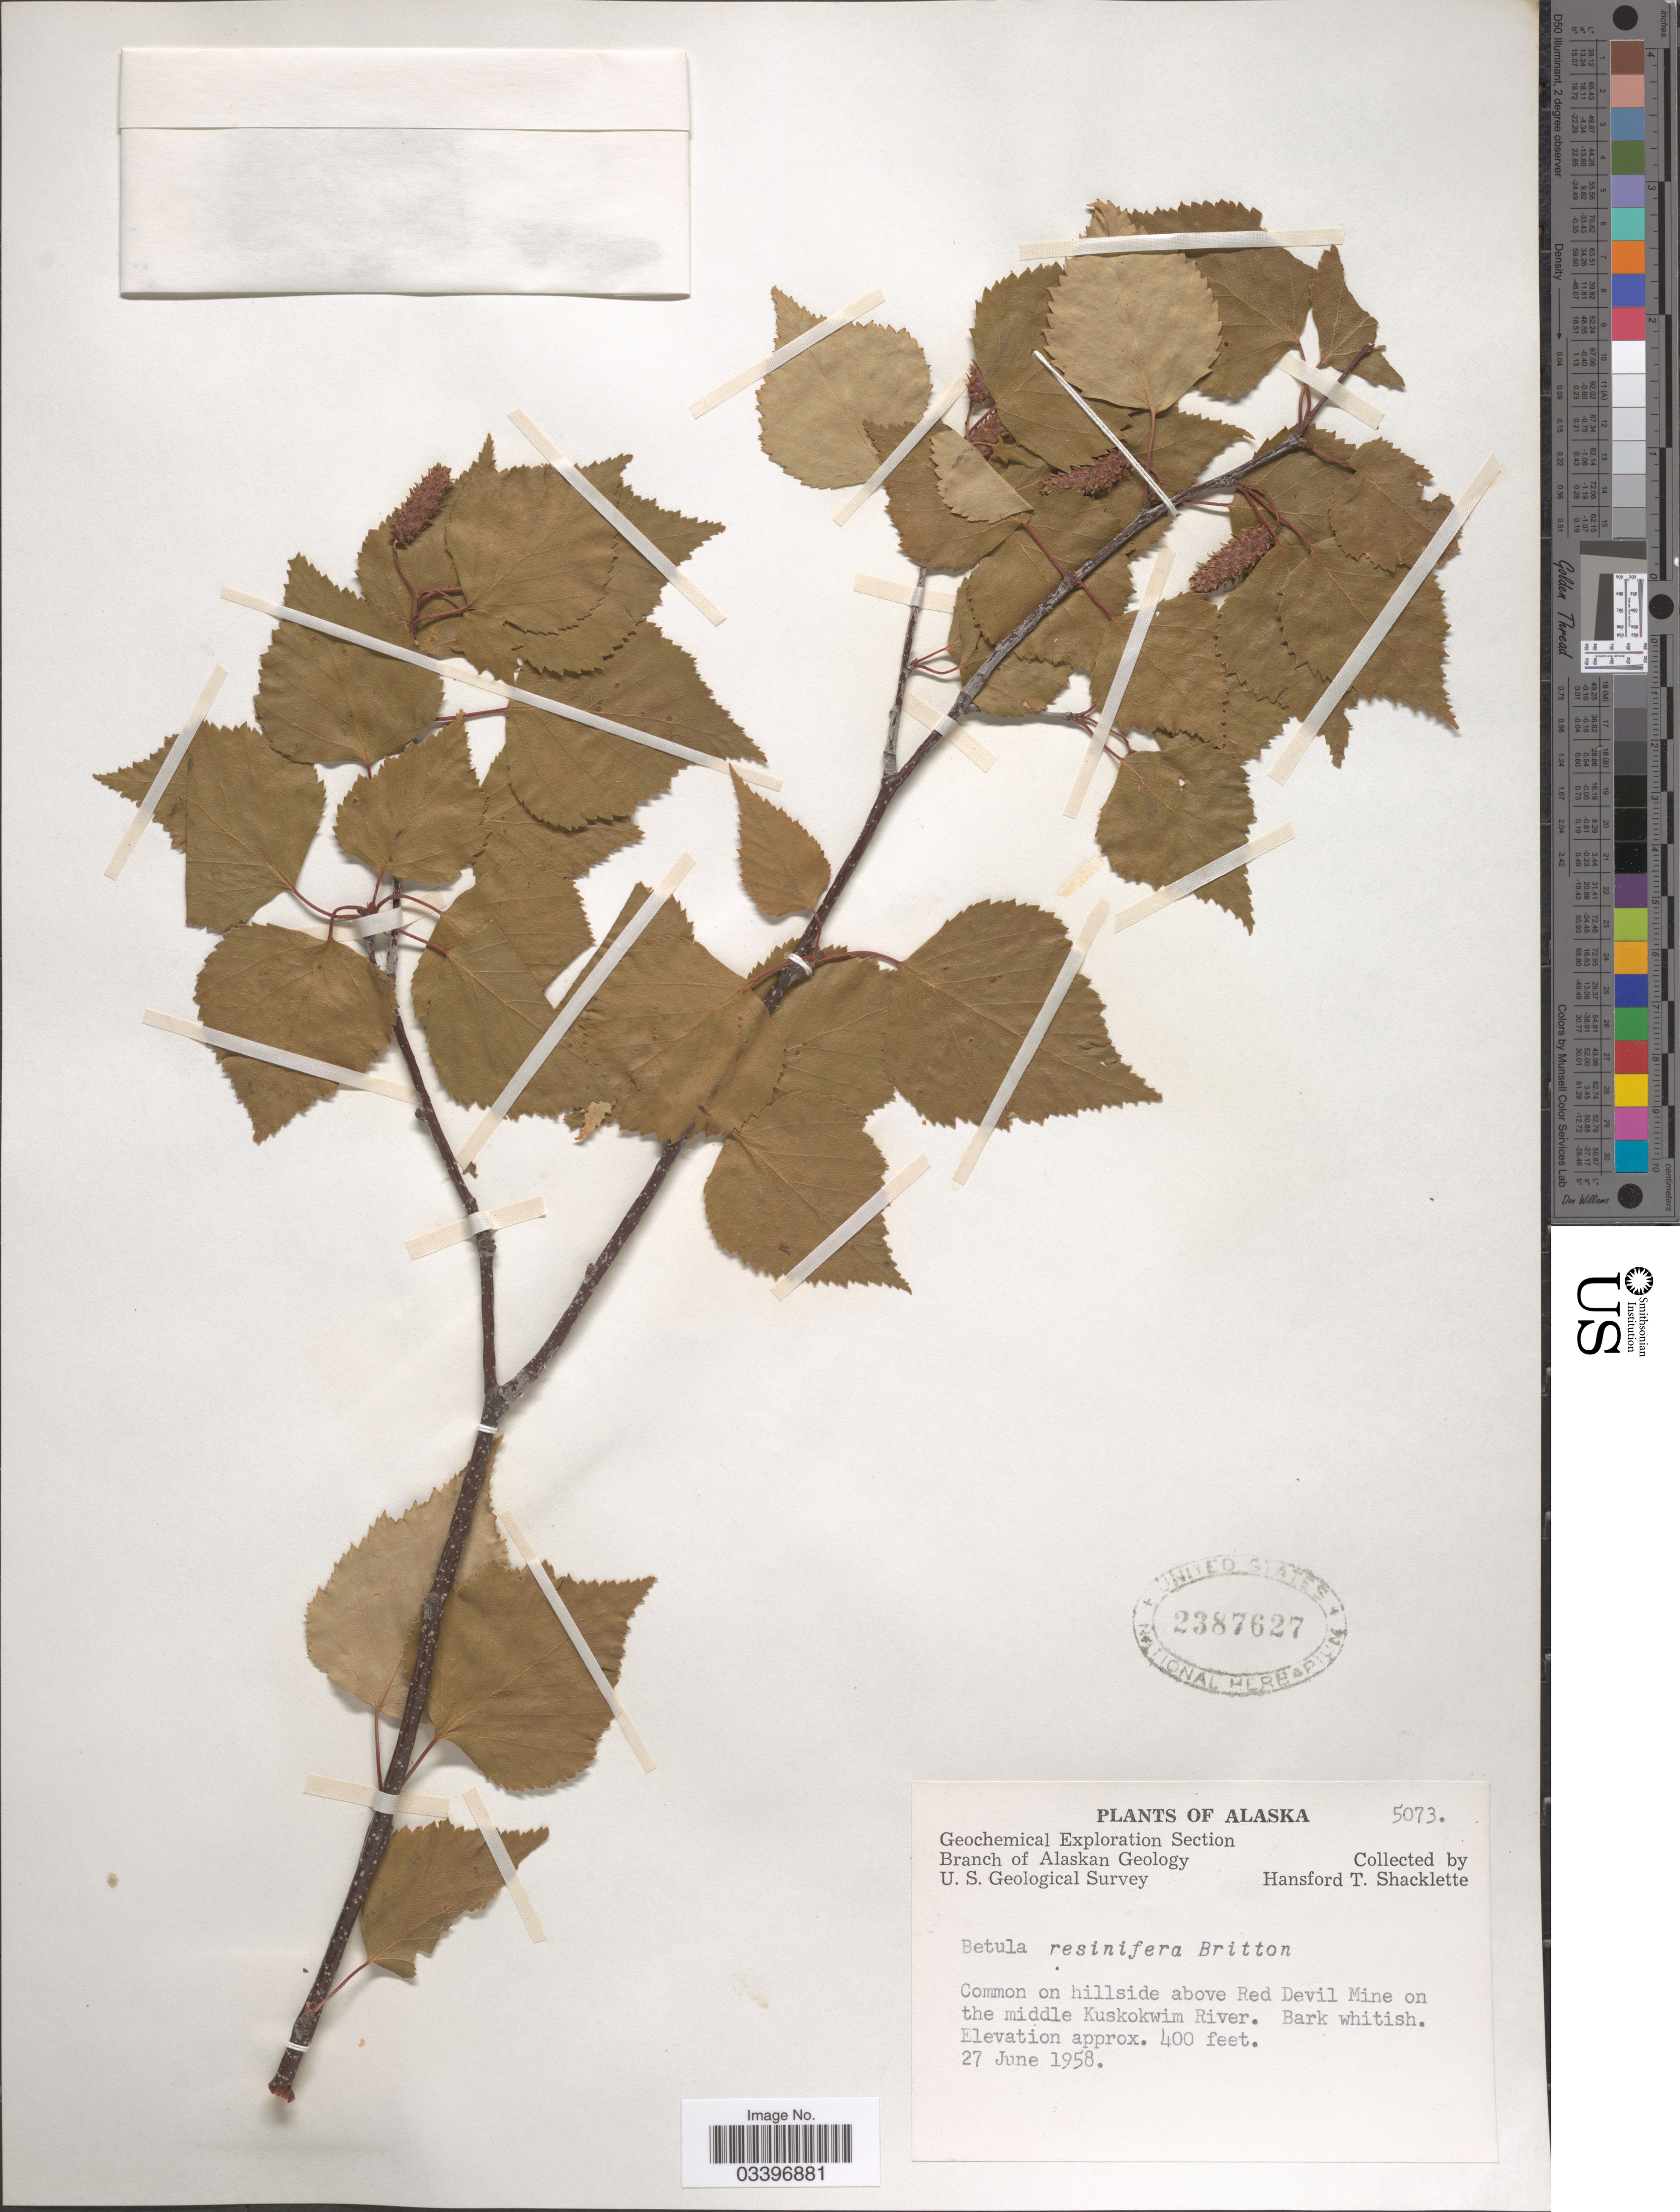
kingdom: Plantae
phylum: Tracheophyta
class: Magnoliopsida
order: Fagales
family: Betulaceae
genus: Betula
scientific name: Betula resinifera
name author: Britton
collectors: H. Shacklette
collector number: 5073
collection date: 1958-06-27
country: United States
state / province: Alaska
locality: Hillside above Red Devil Mine on the middle Kuskokwim River.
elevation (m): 122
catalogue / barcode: US 2387627